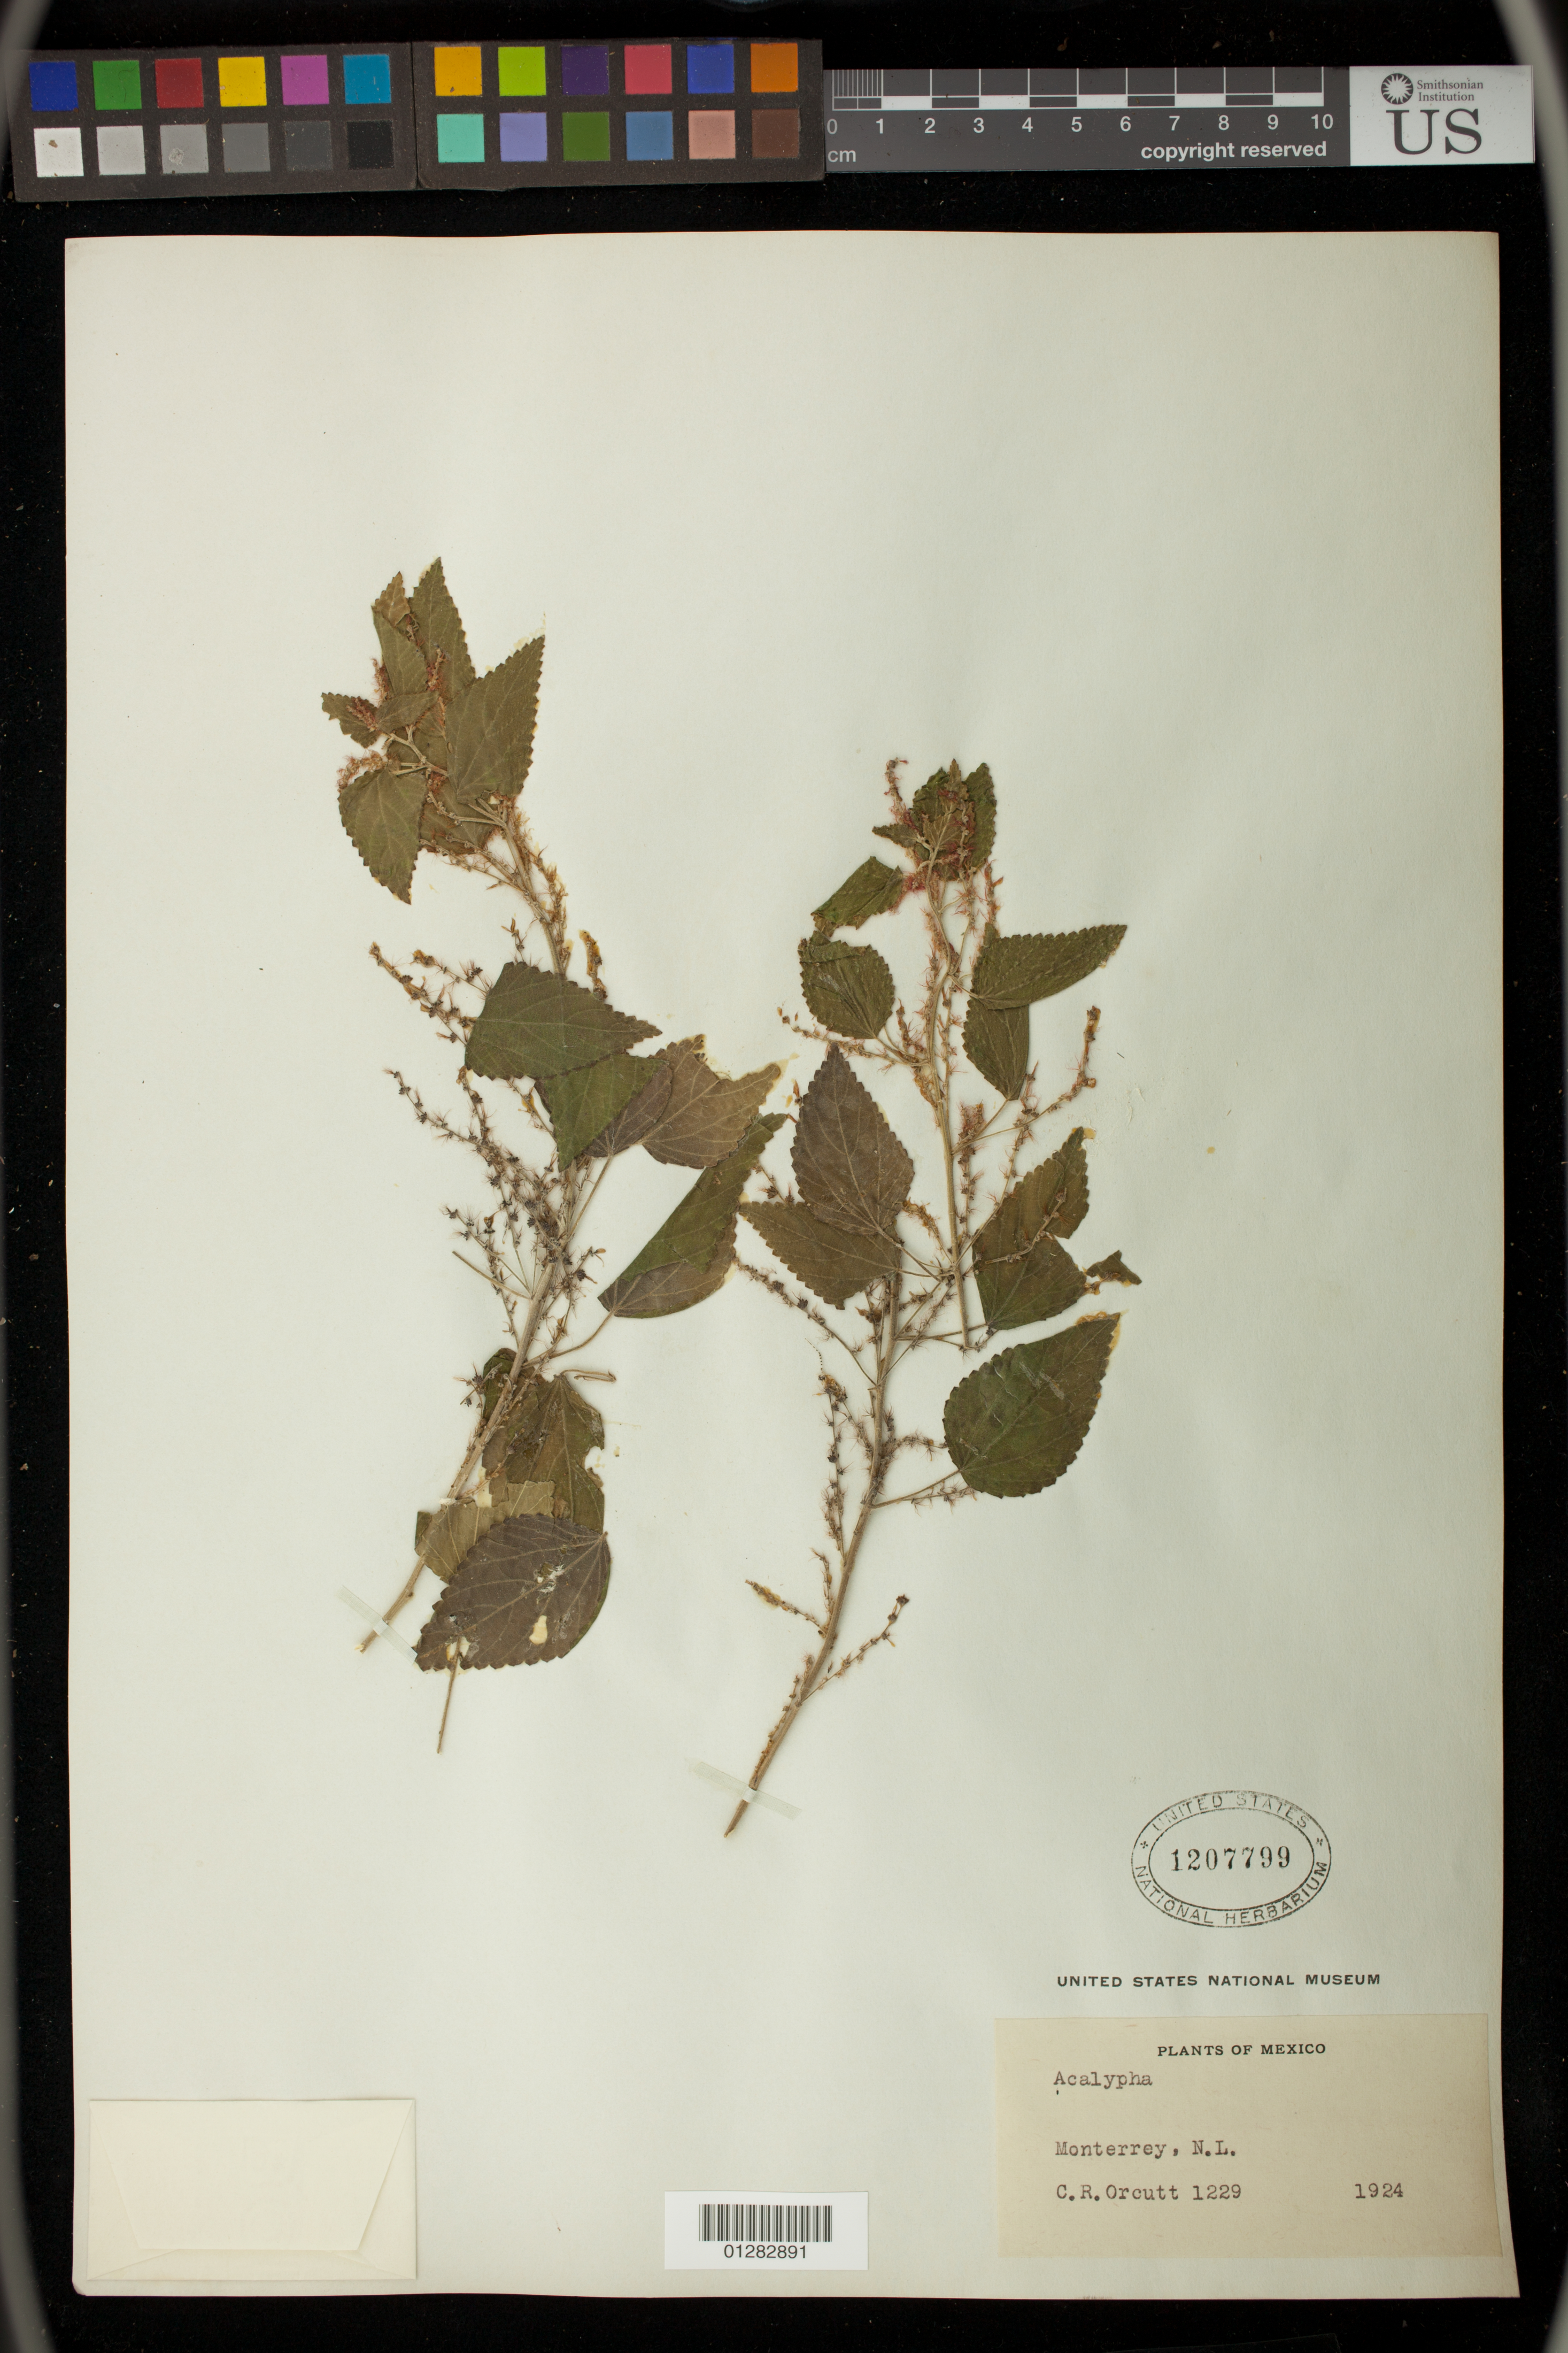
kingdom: Plantae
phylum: Tracheophyta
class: Magnoliopsida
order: Malpighiales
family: Euphorbiaceae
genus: Acalypha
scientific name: Acalypha sp.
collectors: C. R. Orcutt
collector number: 1229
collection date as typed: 1924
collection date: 1924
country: Mexico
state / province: Nuevo León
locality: Monterrey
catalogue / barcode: US 1207799